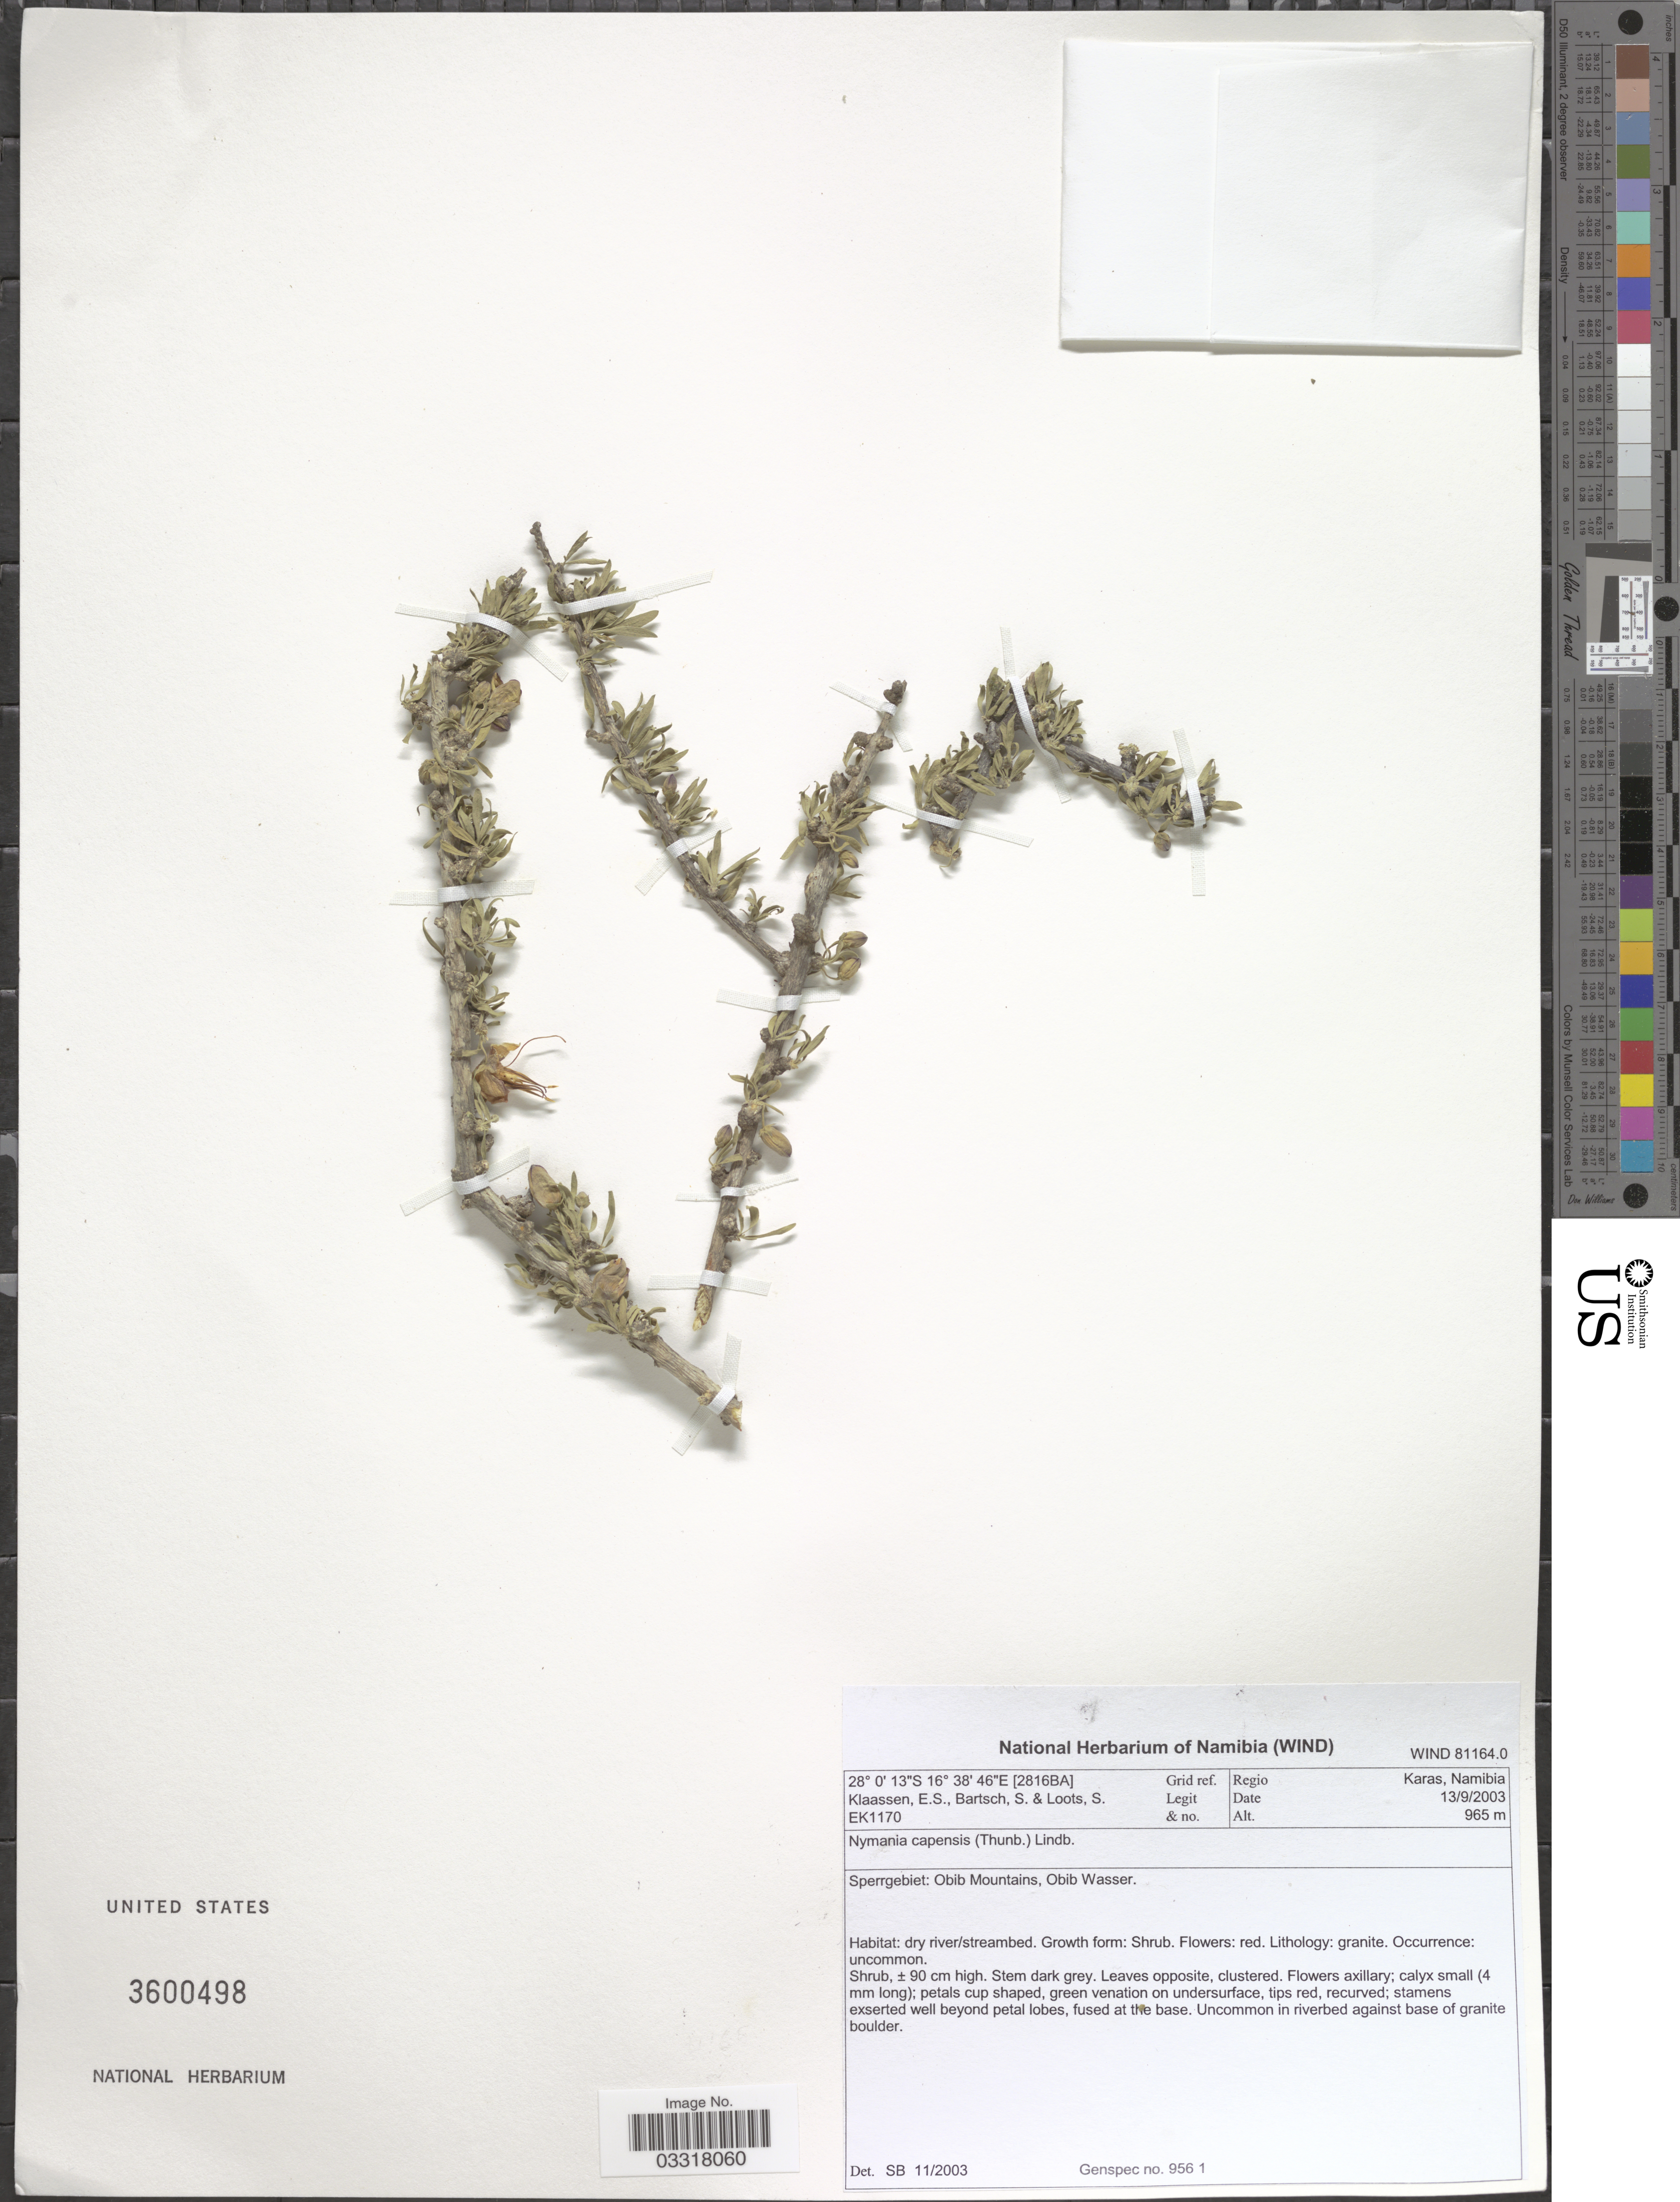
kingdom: Plantae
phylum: Tracheophyta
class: Magnoliopsida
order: Sapindales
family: Meliaceae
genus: Nymania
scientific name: Nymania capensis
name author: (Thunb.) Lindb.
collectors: E. S. Klaassen, S. Bartsch & S. Loots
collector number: EK1170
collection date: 2003-09-13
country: Namibia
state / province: Karas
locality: [2816BA] Grid ref. Regio Karas, Namibia. Sperrgebiet: Obib Mountains, Obib Wasser.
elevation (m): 965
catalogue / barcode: US 3600498